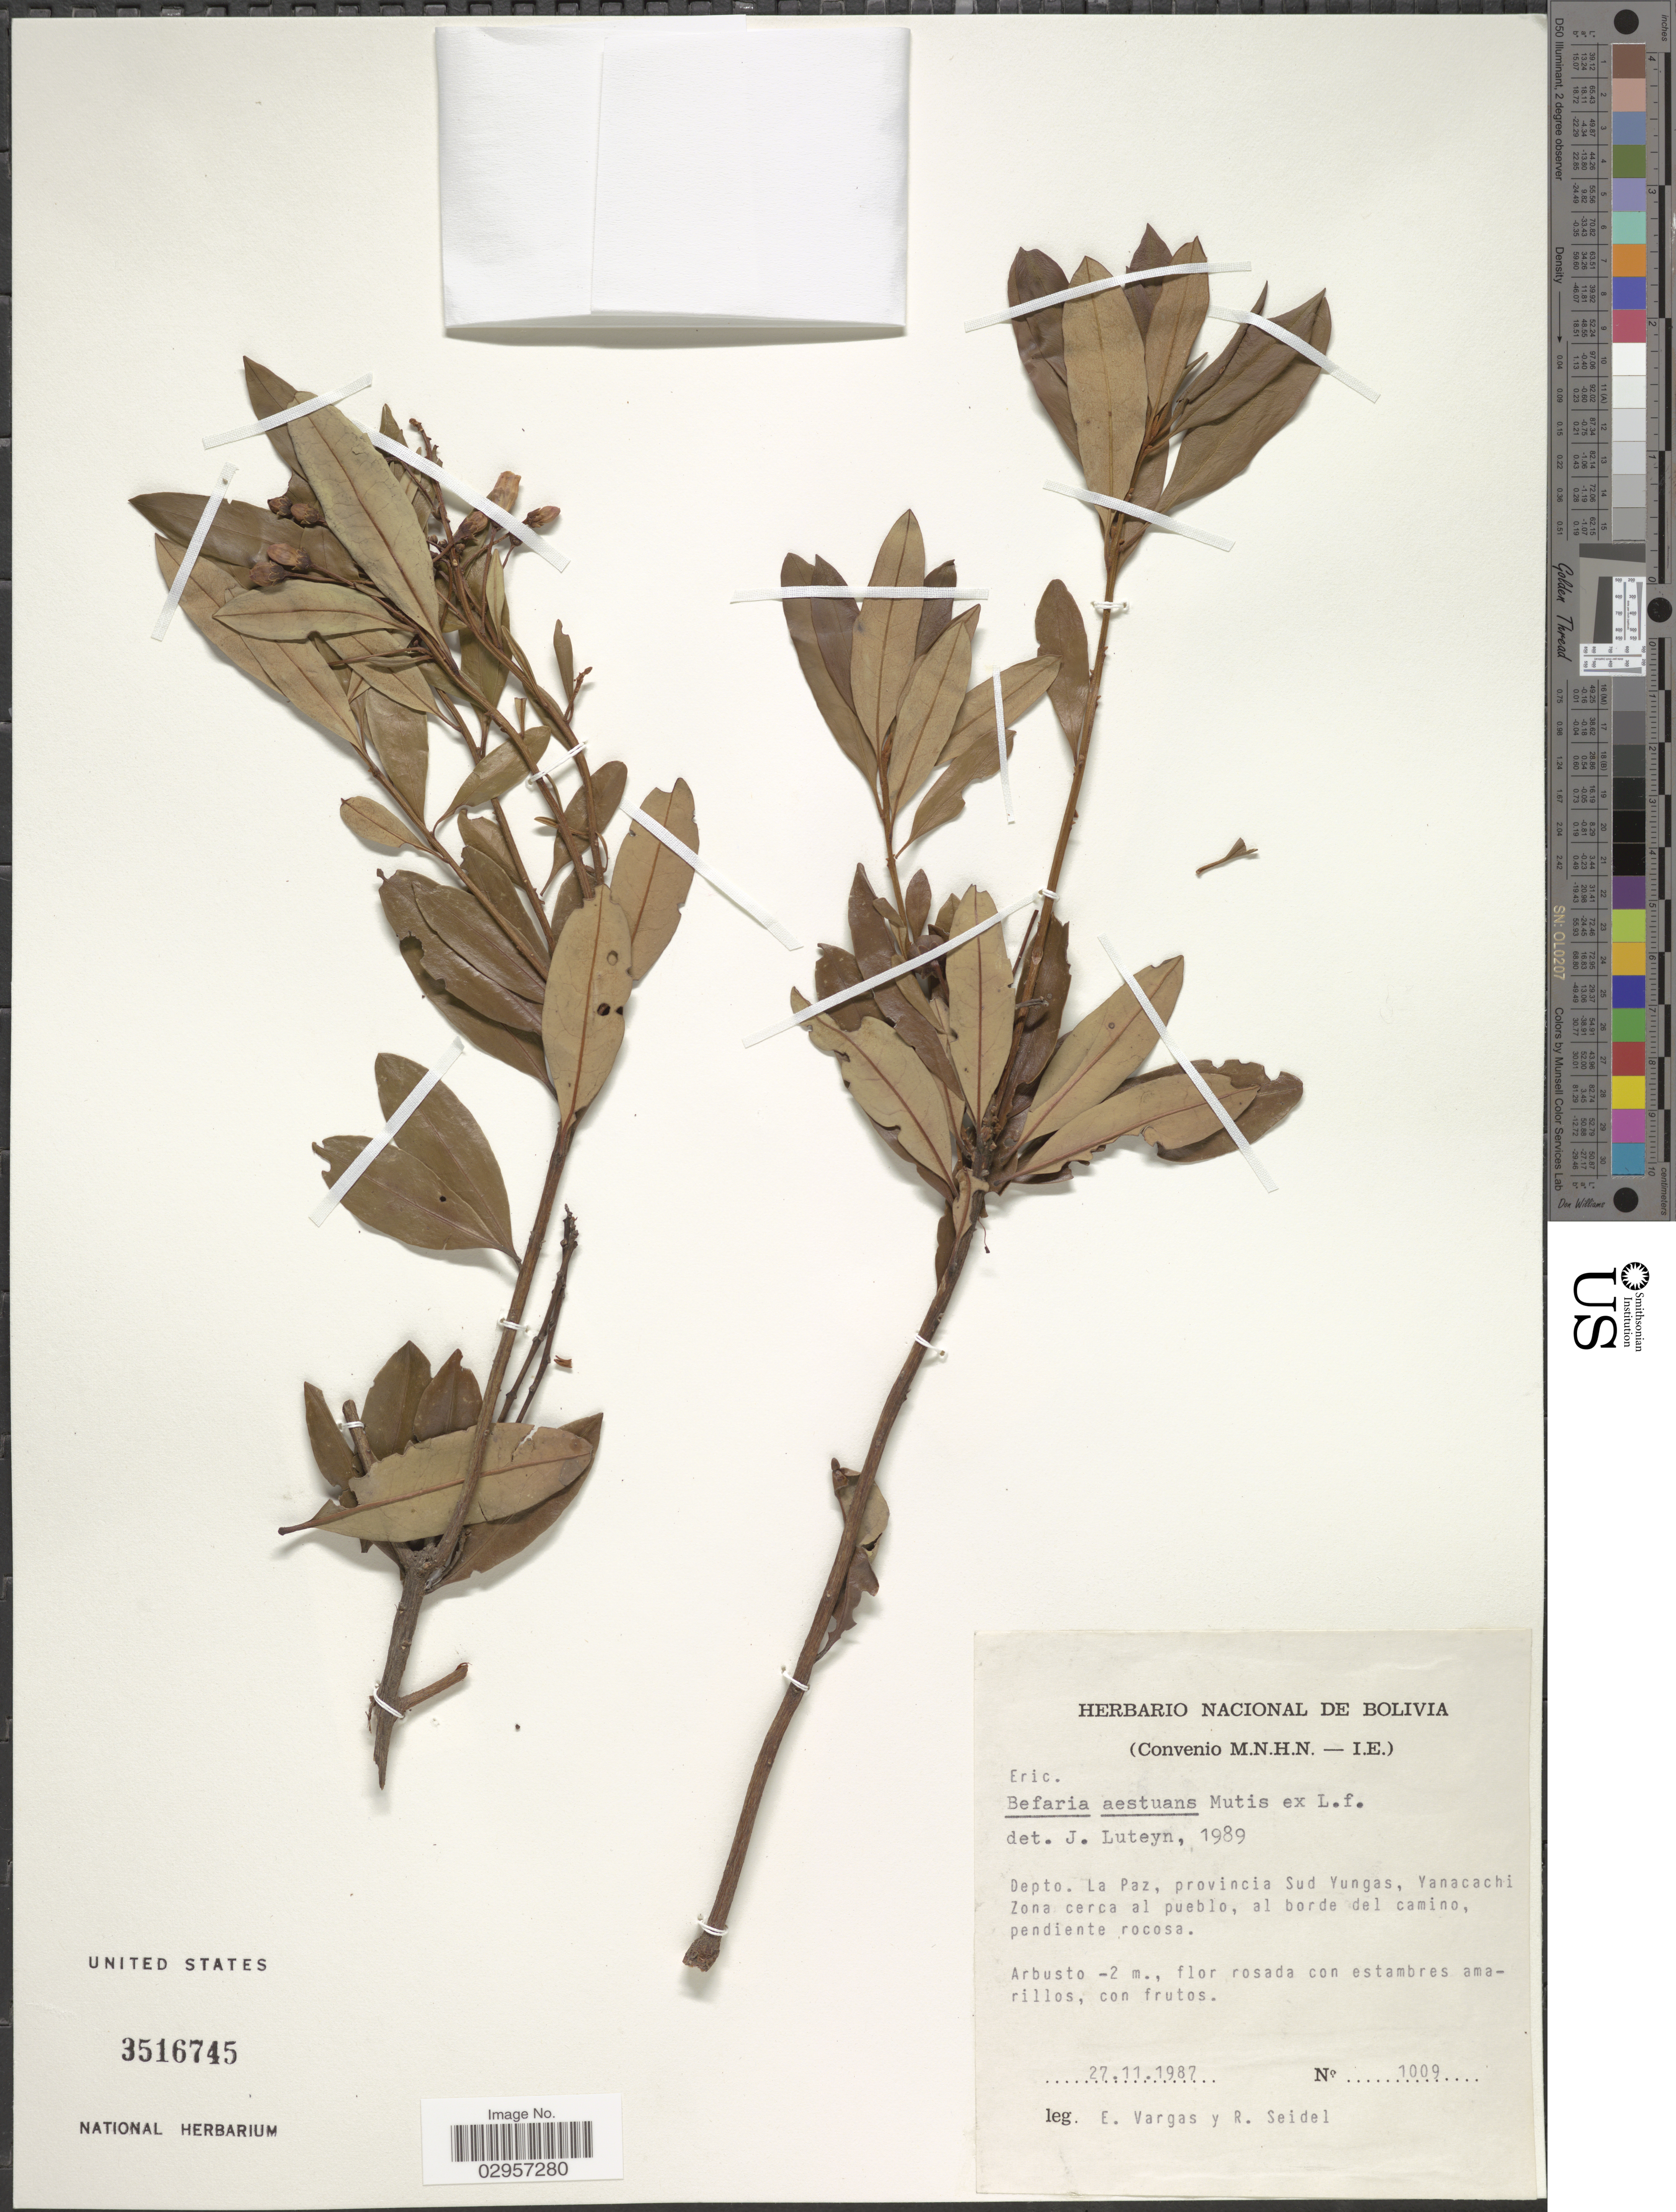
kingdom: Plantae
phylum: Tracheophyta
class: Magnoliopsida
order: Ericales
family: Ericaceae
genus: Befaria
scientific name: Befaria aestuans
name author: Mutis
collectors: E. Vargas & R. Seidel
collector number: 1009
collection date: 1987-11-27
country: Bolivia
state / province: La Paz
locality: Depto. La Paz, provincia Sud Yungas, Yanacashi Zona cerca al pueblo, al borde del camino.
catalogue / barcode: US 3516745